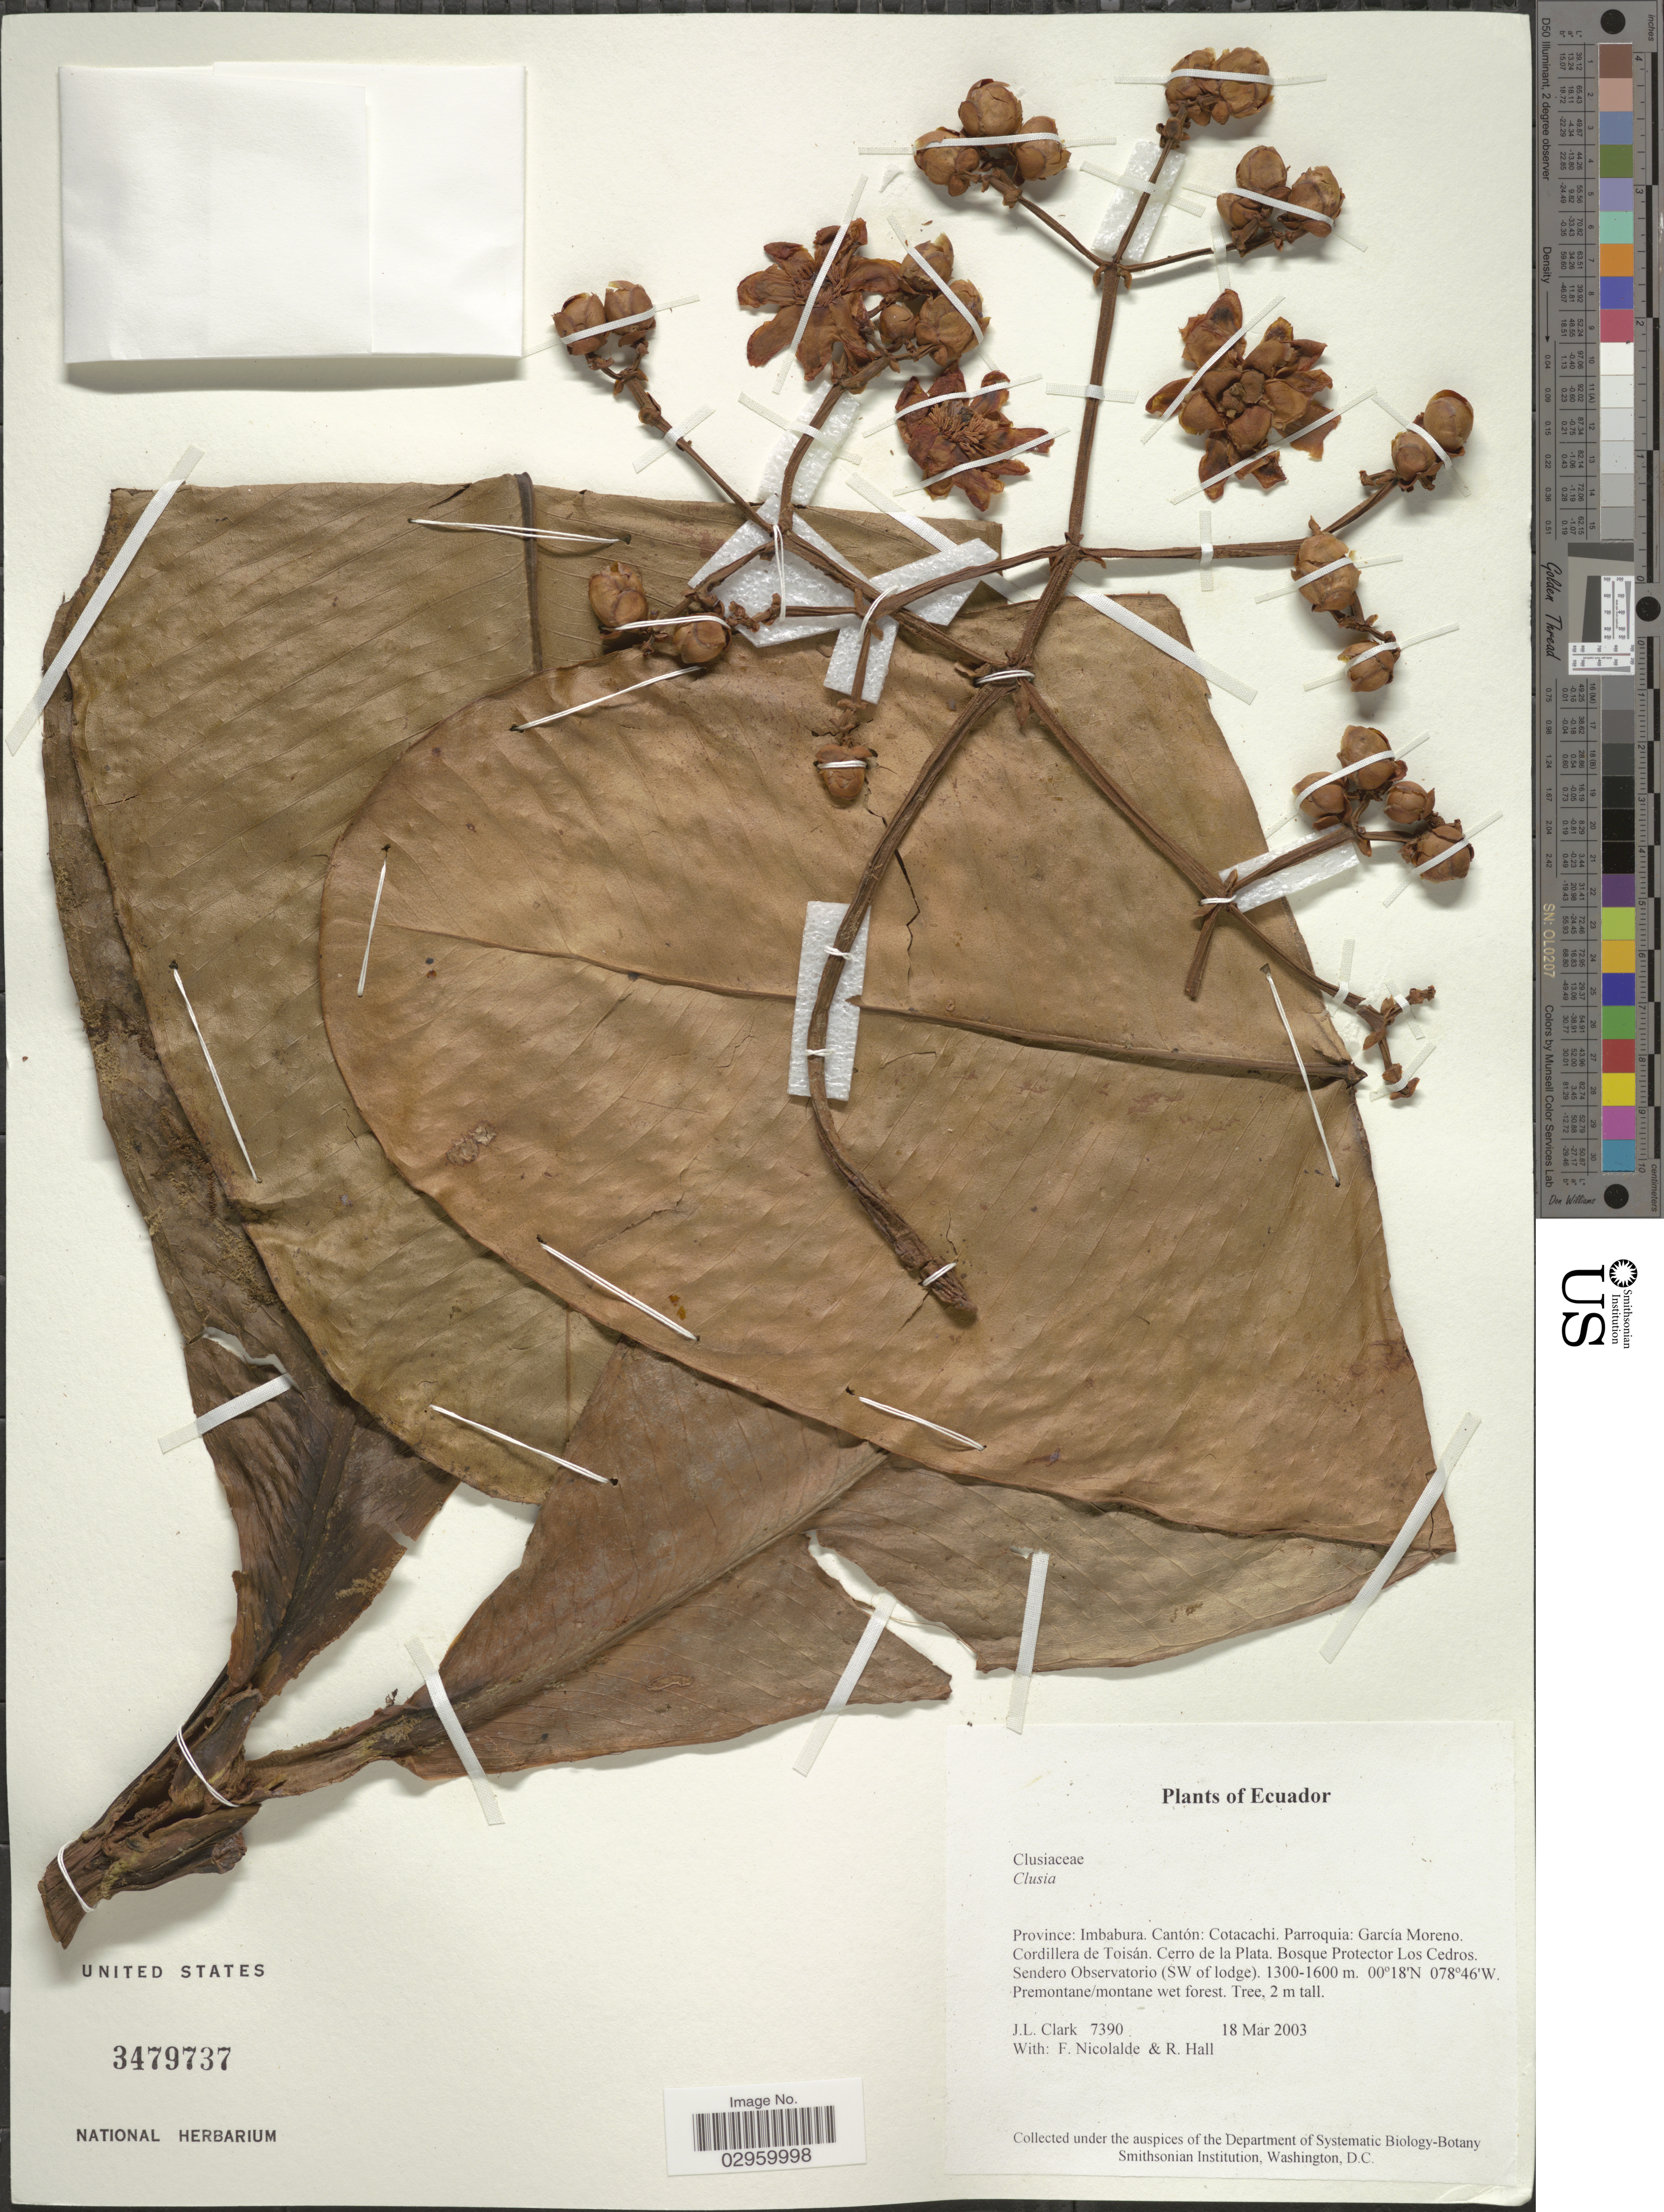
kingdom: Plantae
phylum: Tracheophyta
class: Magnoliopsida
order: Malpighiales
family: Clusiaceae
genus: Clusia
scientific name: Clusia sp.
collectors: J. L. Clark, F. Nicolalde & R. Hall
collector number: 7390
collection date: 2003-03-18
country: Ecuador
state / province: Imbabura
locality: Cantón: Cotacachi, Parroquia, García Moreno, Cordillera de Toisán, Cerro de la Plata, Bosque Protector Los Cedros, Sendero Observatorio (SW of lodge).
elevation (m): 1300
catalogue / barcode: US 3479737